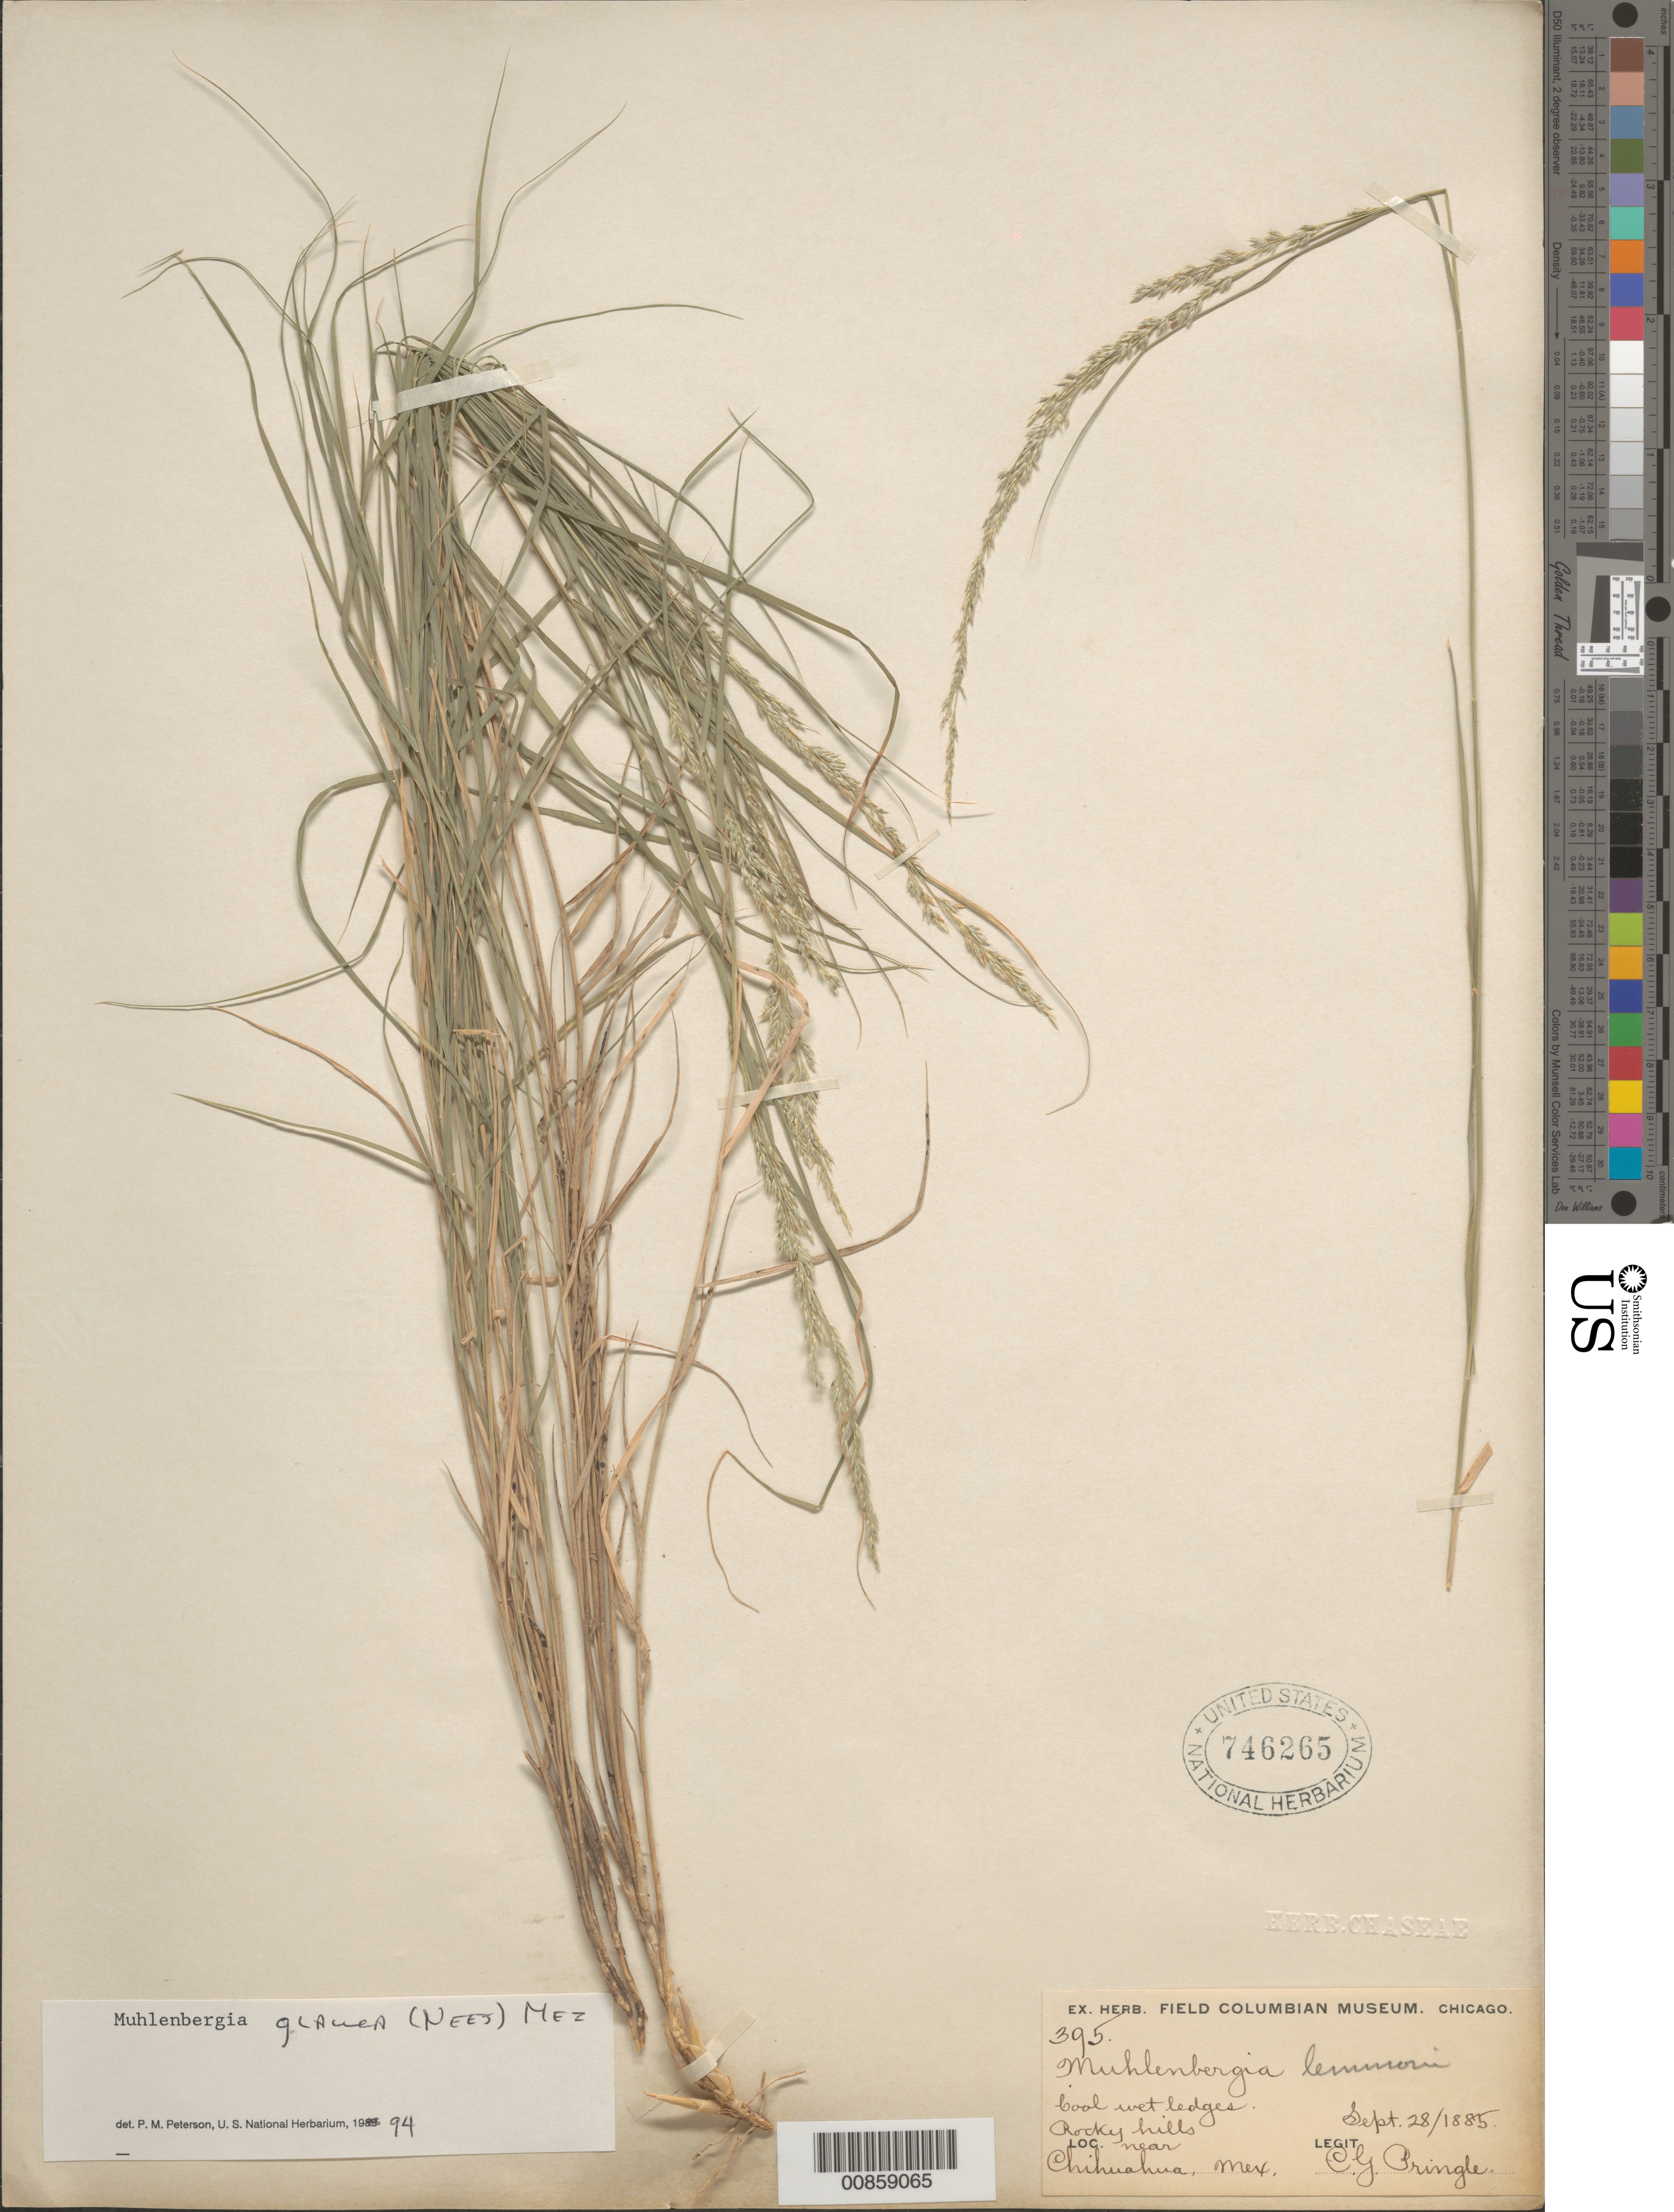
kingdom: Plantae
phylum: Tracheophyta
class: Liliopsida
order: Poales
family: Poaceae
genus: Muhlenbergia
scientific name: Muhlenbergia glauca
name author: (Nees) Mez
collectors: C. G. Pringle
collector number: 395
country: Mexico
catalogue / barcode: US 746265